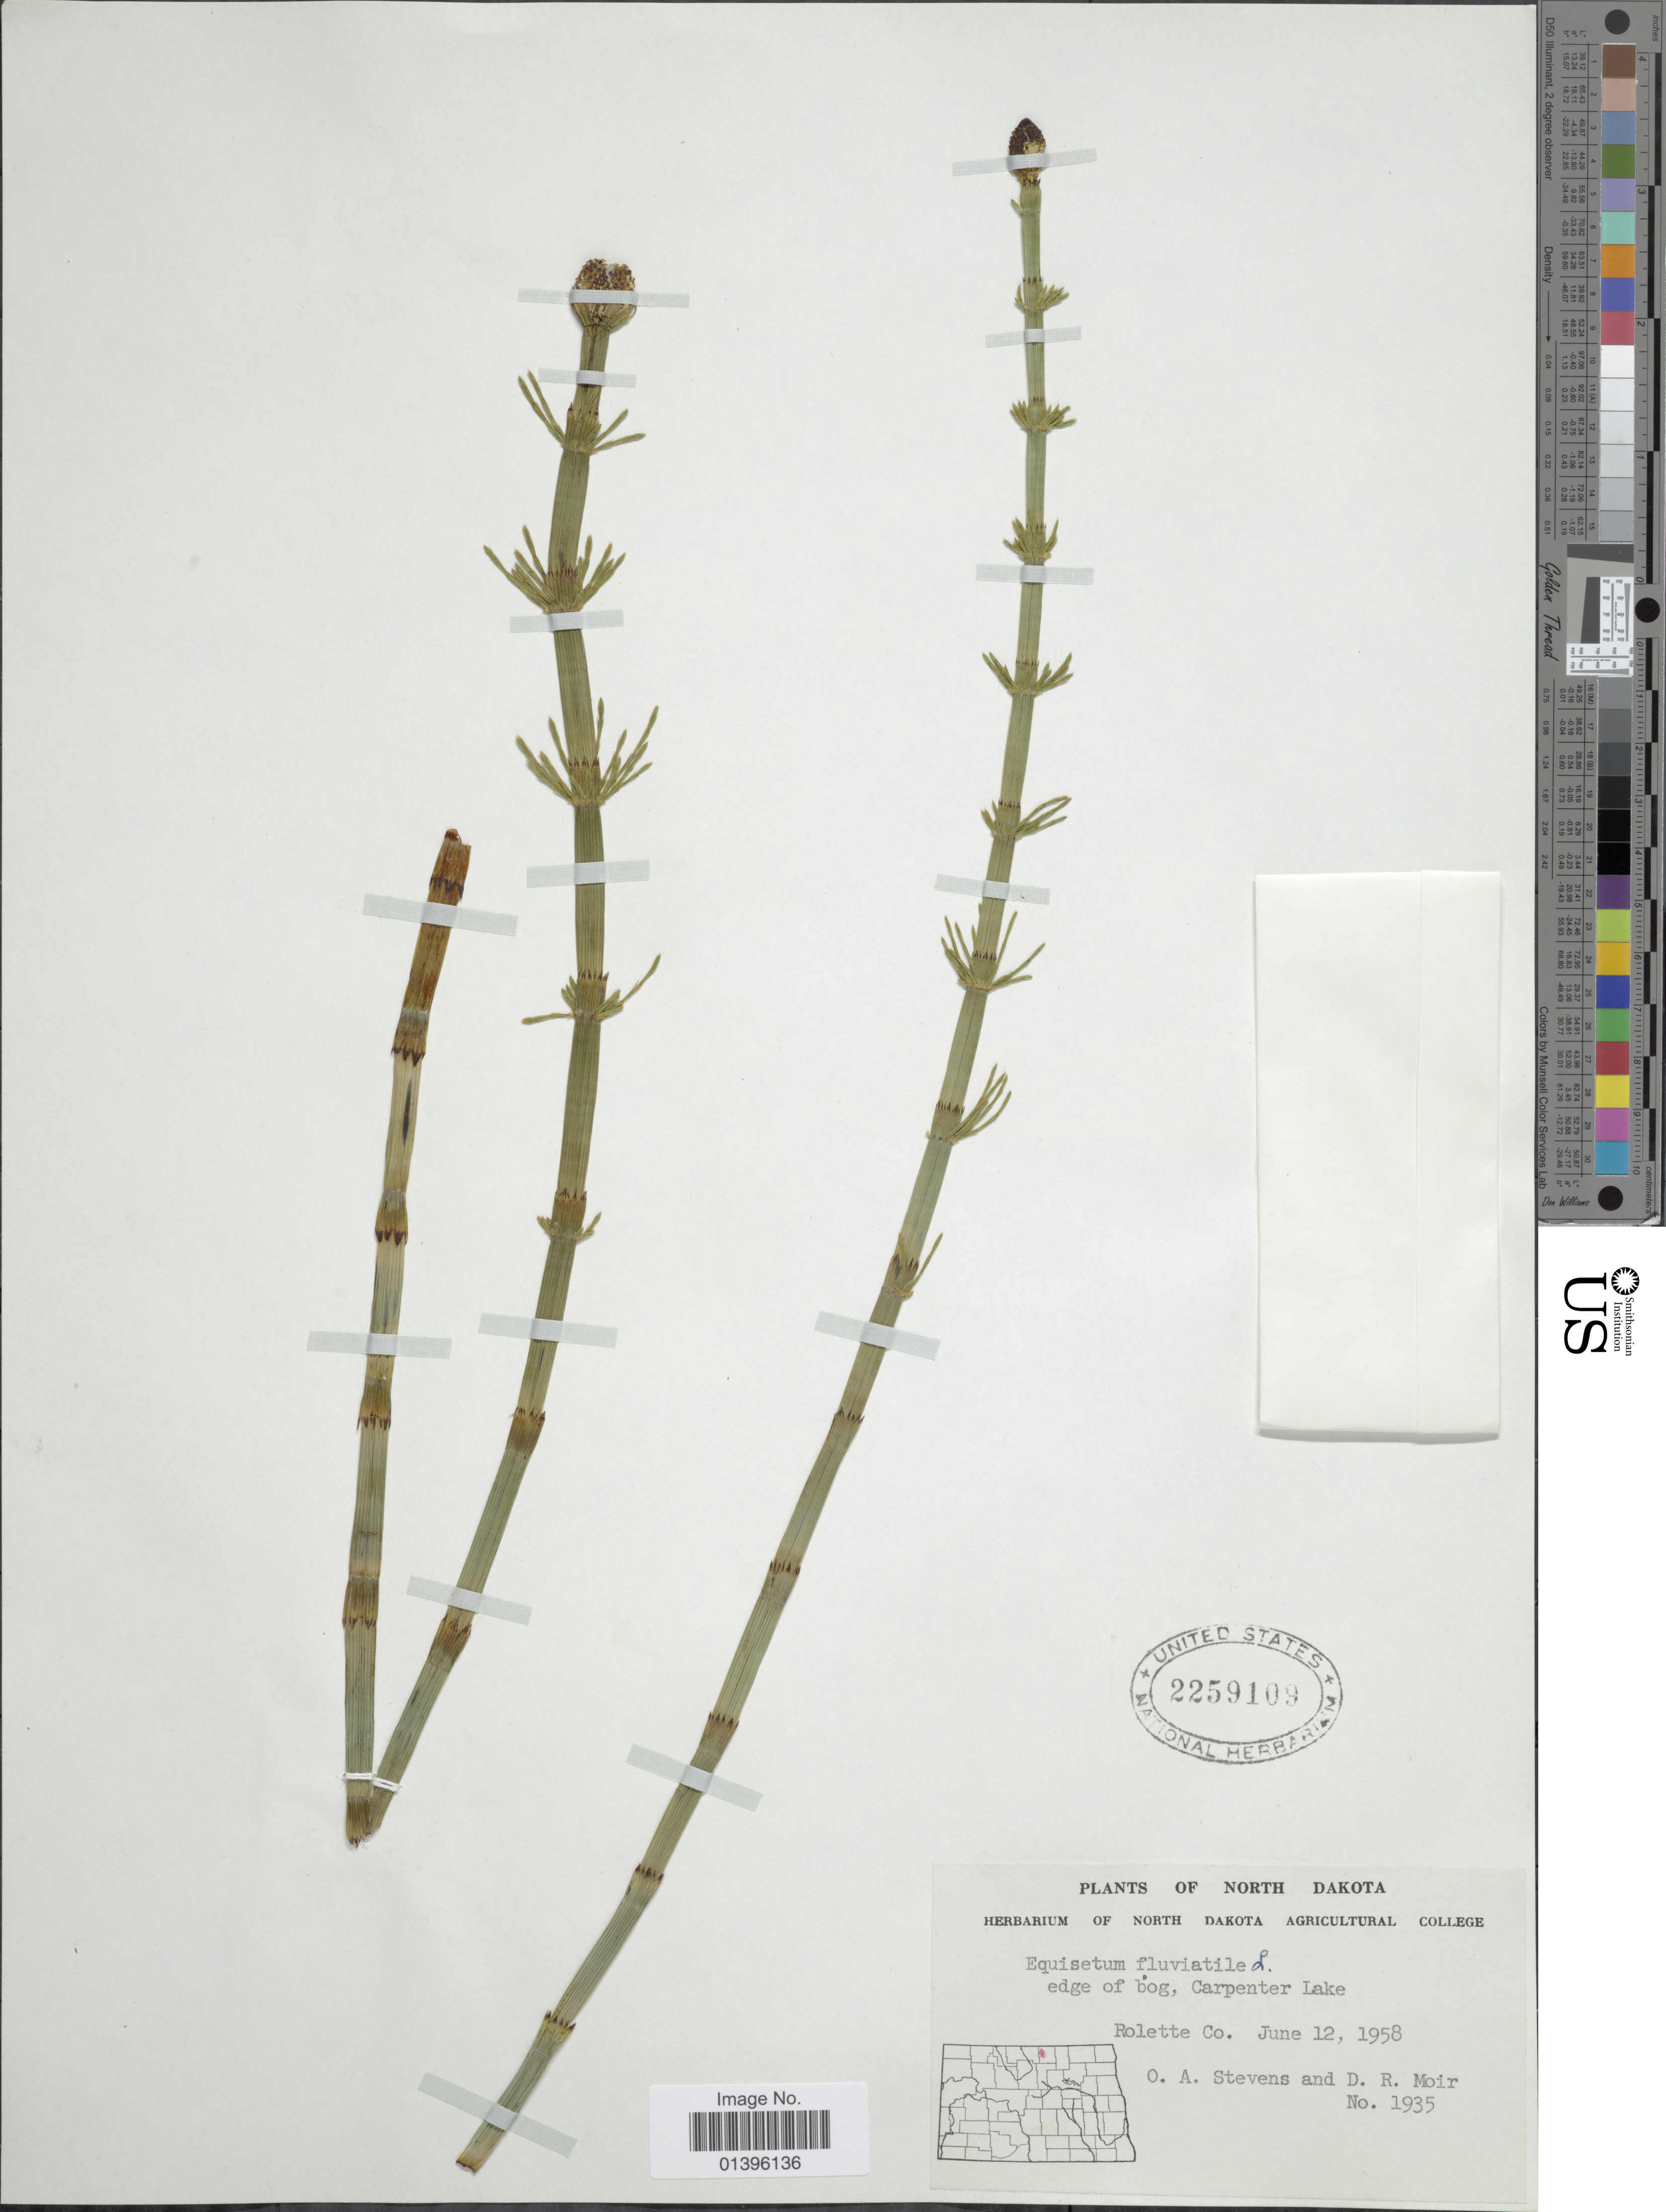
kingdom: Plantae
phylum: Tracheophyta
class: Polypodiopsida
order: Equisetales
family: Equisetaceae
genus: Equisetum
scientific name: Equisetum fluviatile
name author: L.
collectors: O. A. Stevens & D. Moir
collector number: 1935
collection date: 1958-06-12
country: United States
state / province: North Dakota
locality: Edge of bog, Carpenter Lake. Rolette Co.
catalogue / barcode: US 2259109